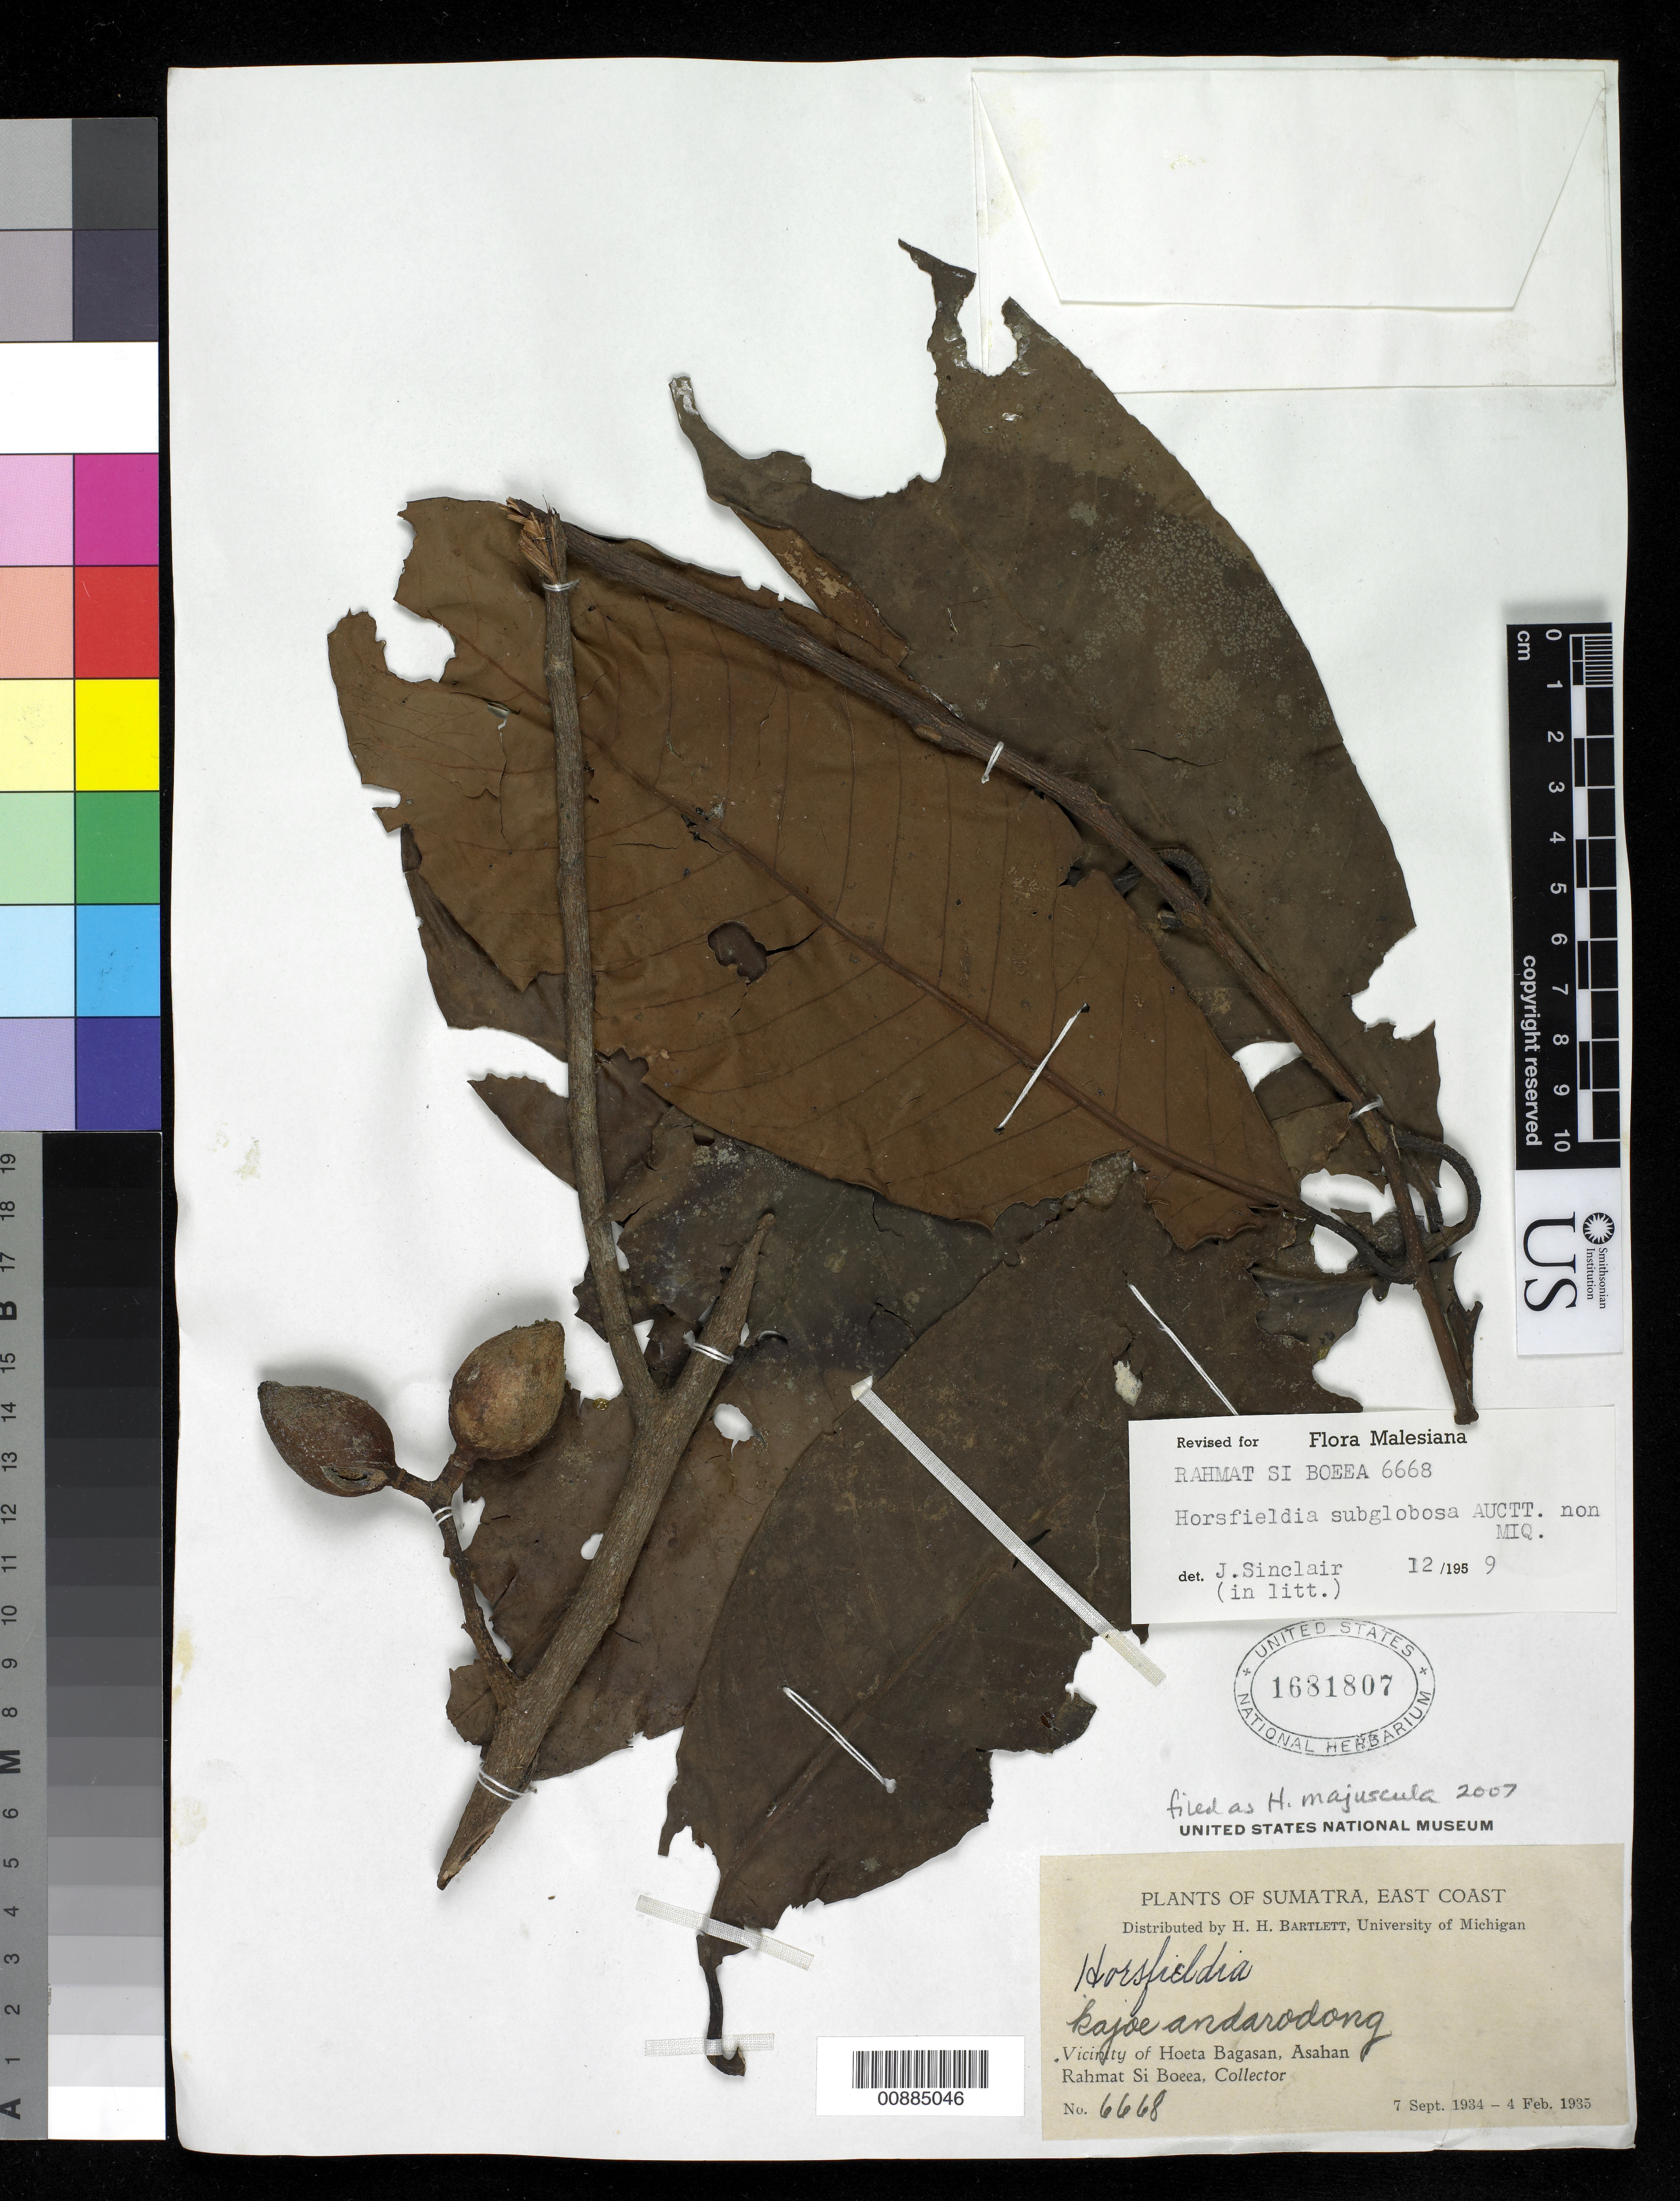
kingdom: Plantae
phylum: Tracheophyta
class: Magnoliopsida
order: Magnoliales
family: Myristicaceae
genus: Horsfieldia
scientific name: Horsfieldia majuscula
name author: (R.M. King) Warb.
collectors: Rahmat Si Boeea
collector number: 6668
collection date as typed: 07 Sep 1934 to 04 Feb 1935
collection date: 1934-09-07/1935-02-04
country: Indonesia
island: Sumatra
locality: Vicinity of Hoeta Bagasan, Asahan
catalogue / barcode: US 1681807